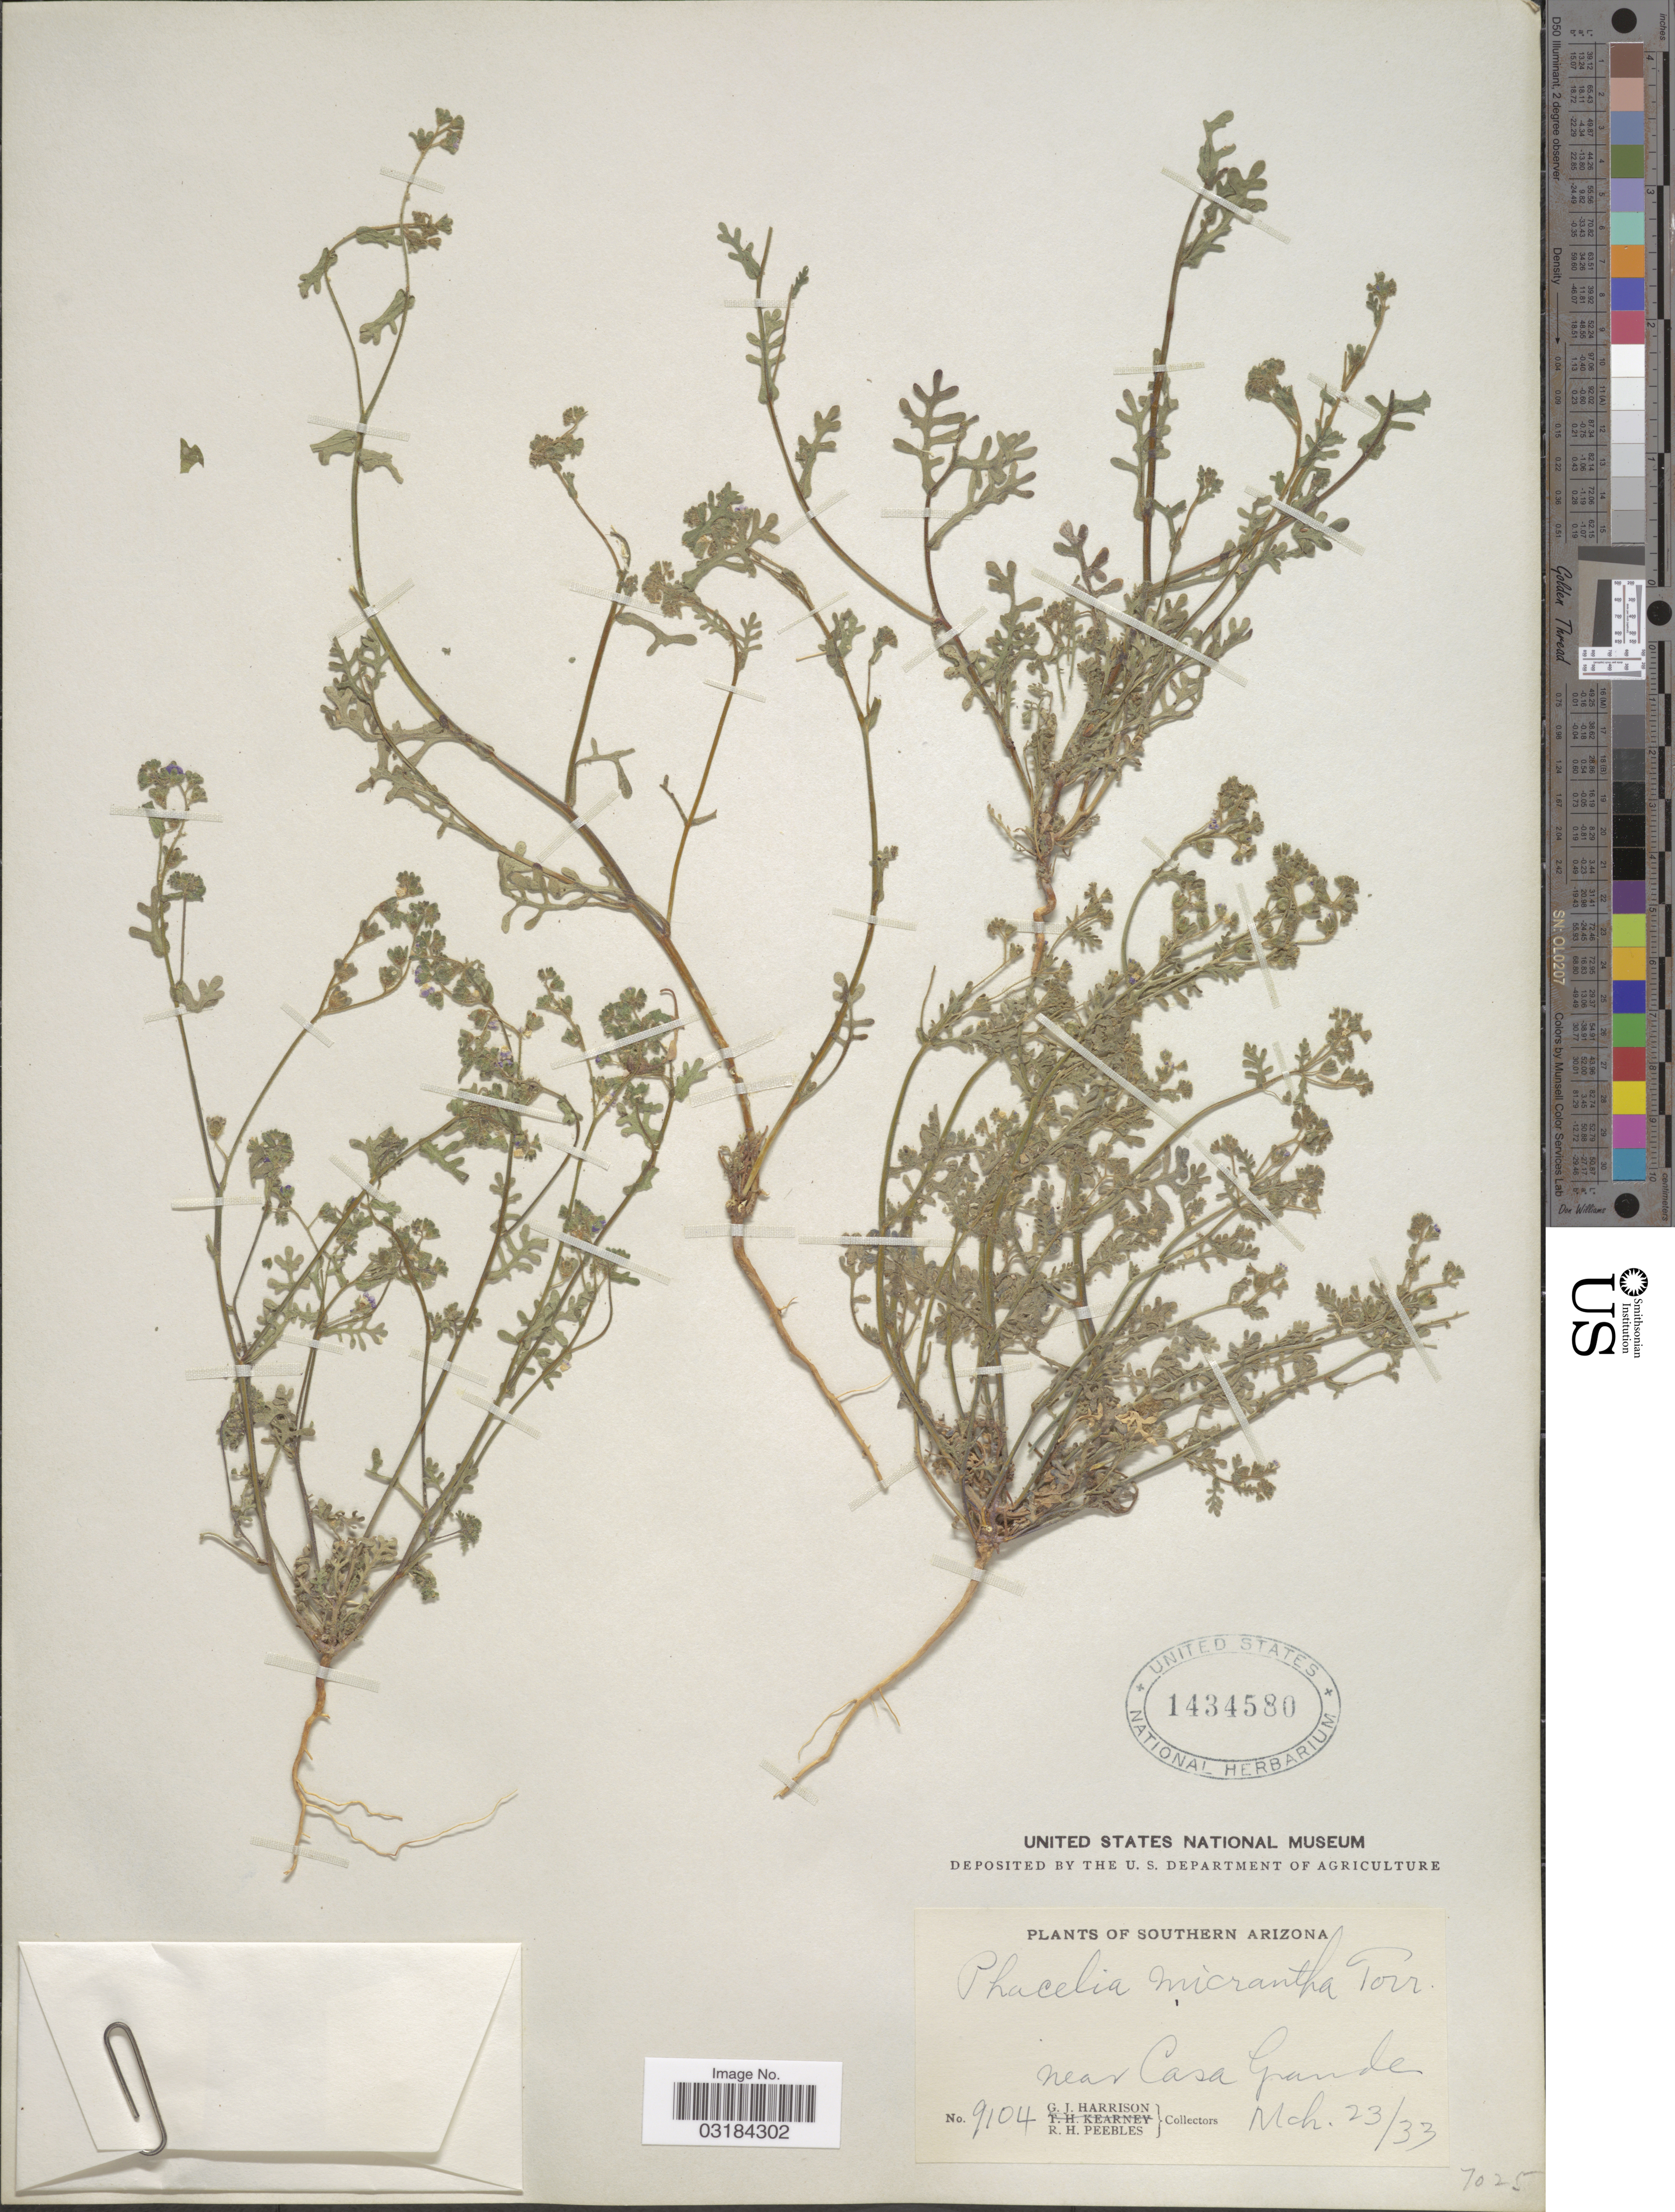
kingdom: Plantae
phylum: Tracheophyta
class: Magnoliopsida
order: Boraginales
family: Hydrophyllaceae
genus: Eucrypta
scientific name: Eucrypta micrantha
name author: (Torr.) A. Heller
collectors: G. J. Harrison & R. H. Peebles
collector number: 9104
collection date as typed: Transcribed d/m/y: 23/3/33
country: United States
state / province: Arizona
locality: Southern Arizona. Near Casa Grande.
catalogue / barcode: US 1434580